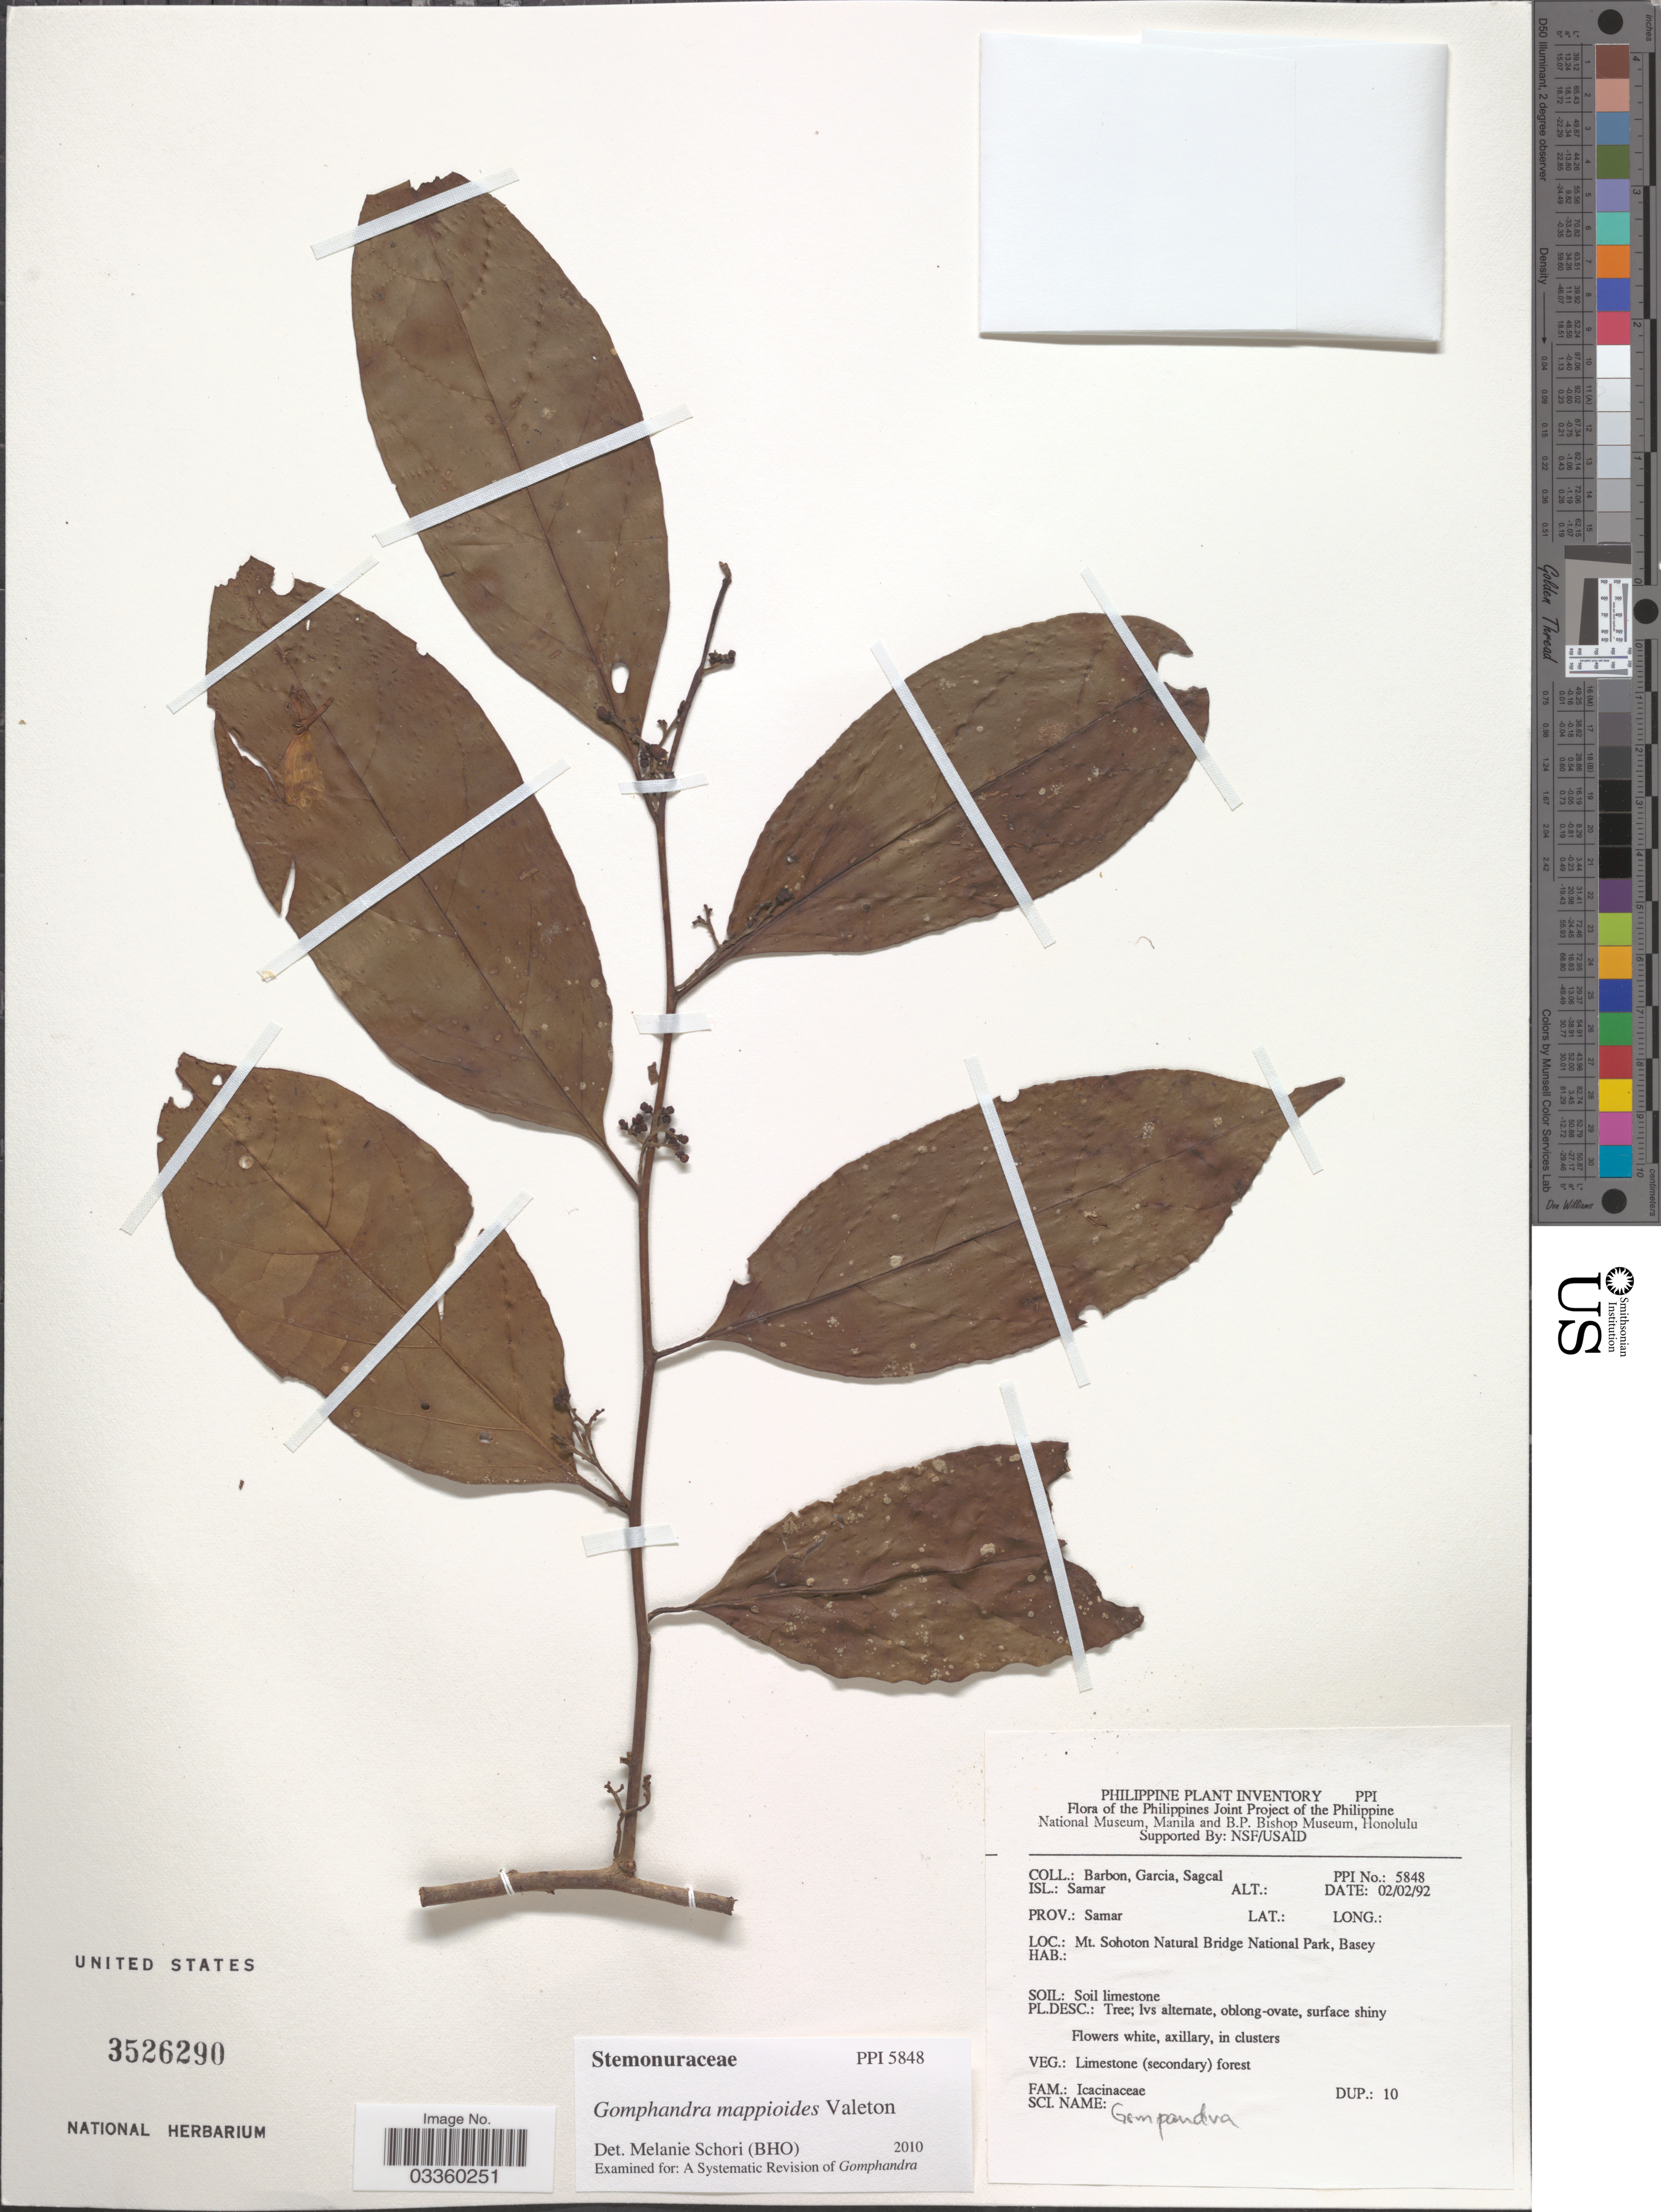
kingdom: Plantae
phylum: Tracheophyta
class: Magnoliopsida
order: Cardiopteridales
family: Stemonuraceae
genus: Gomphandra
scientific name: Gomphandra mappioides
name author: Valeton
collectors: Barbon, H. Garcia & E. Sagcal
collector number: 5848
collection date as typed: Transcribed d/m/y: 2/2/92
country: Philippines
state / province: Eastern Visayas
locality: Isl.: Samar. Prov.: Samar. Mt. Sohoton Natural Bridge National Park, Basey.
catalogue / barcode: US 3526290